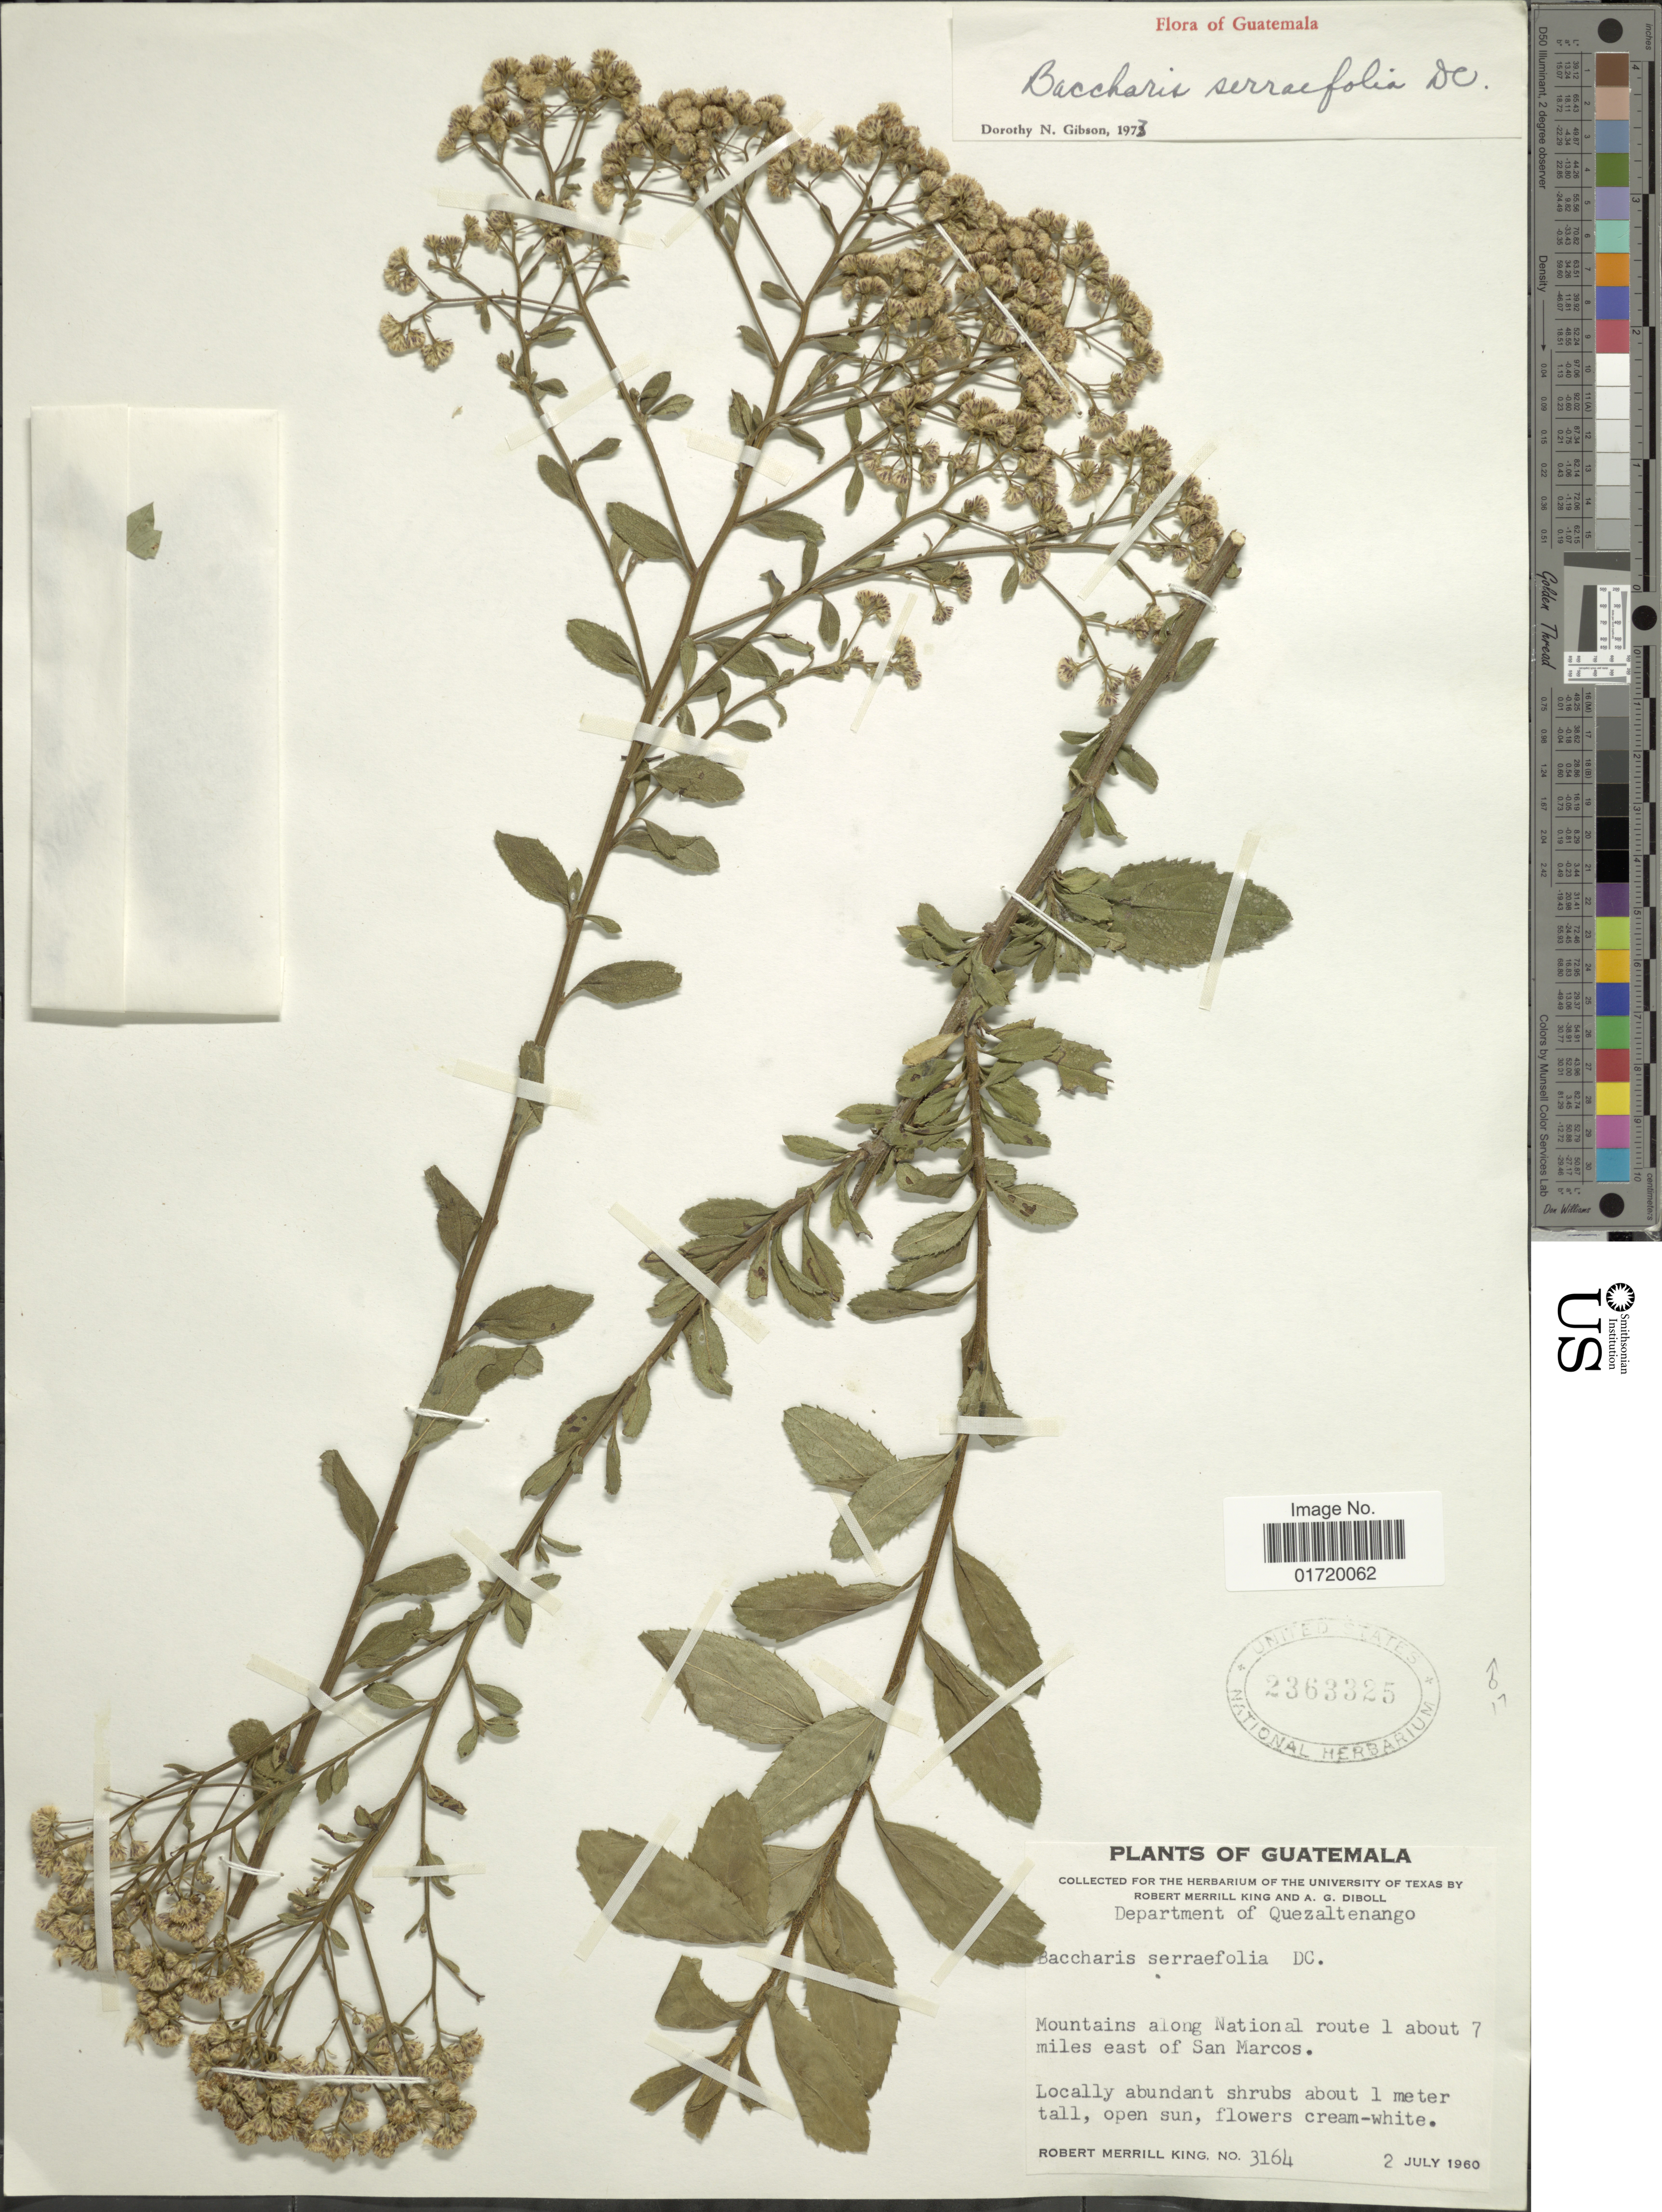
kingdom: Plantae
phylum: Tracheophyta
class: Magnoliopsida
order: Asterales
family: Asteraceae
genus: Baccharis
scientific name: Baccharis serrifolia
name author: DC.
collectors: R. M. King & A. Diboll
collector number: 3164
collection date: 1960-07-02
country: Guatemala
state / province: Quetzaltenango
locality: Mountains along National route 1 about 7 miles east of San Marcos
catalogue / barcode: US 2363325